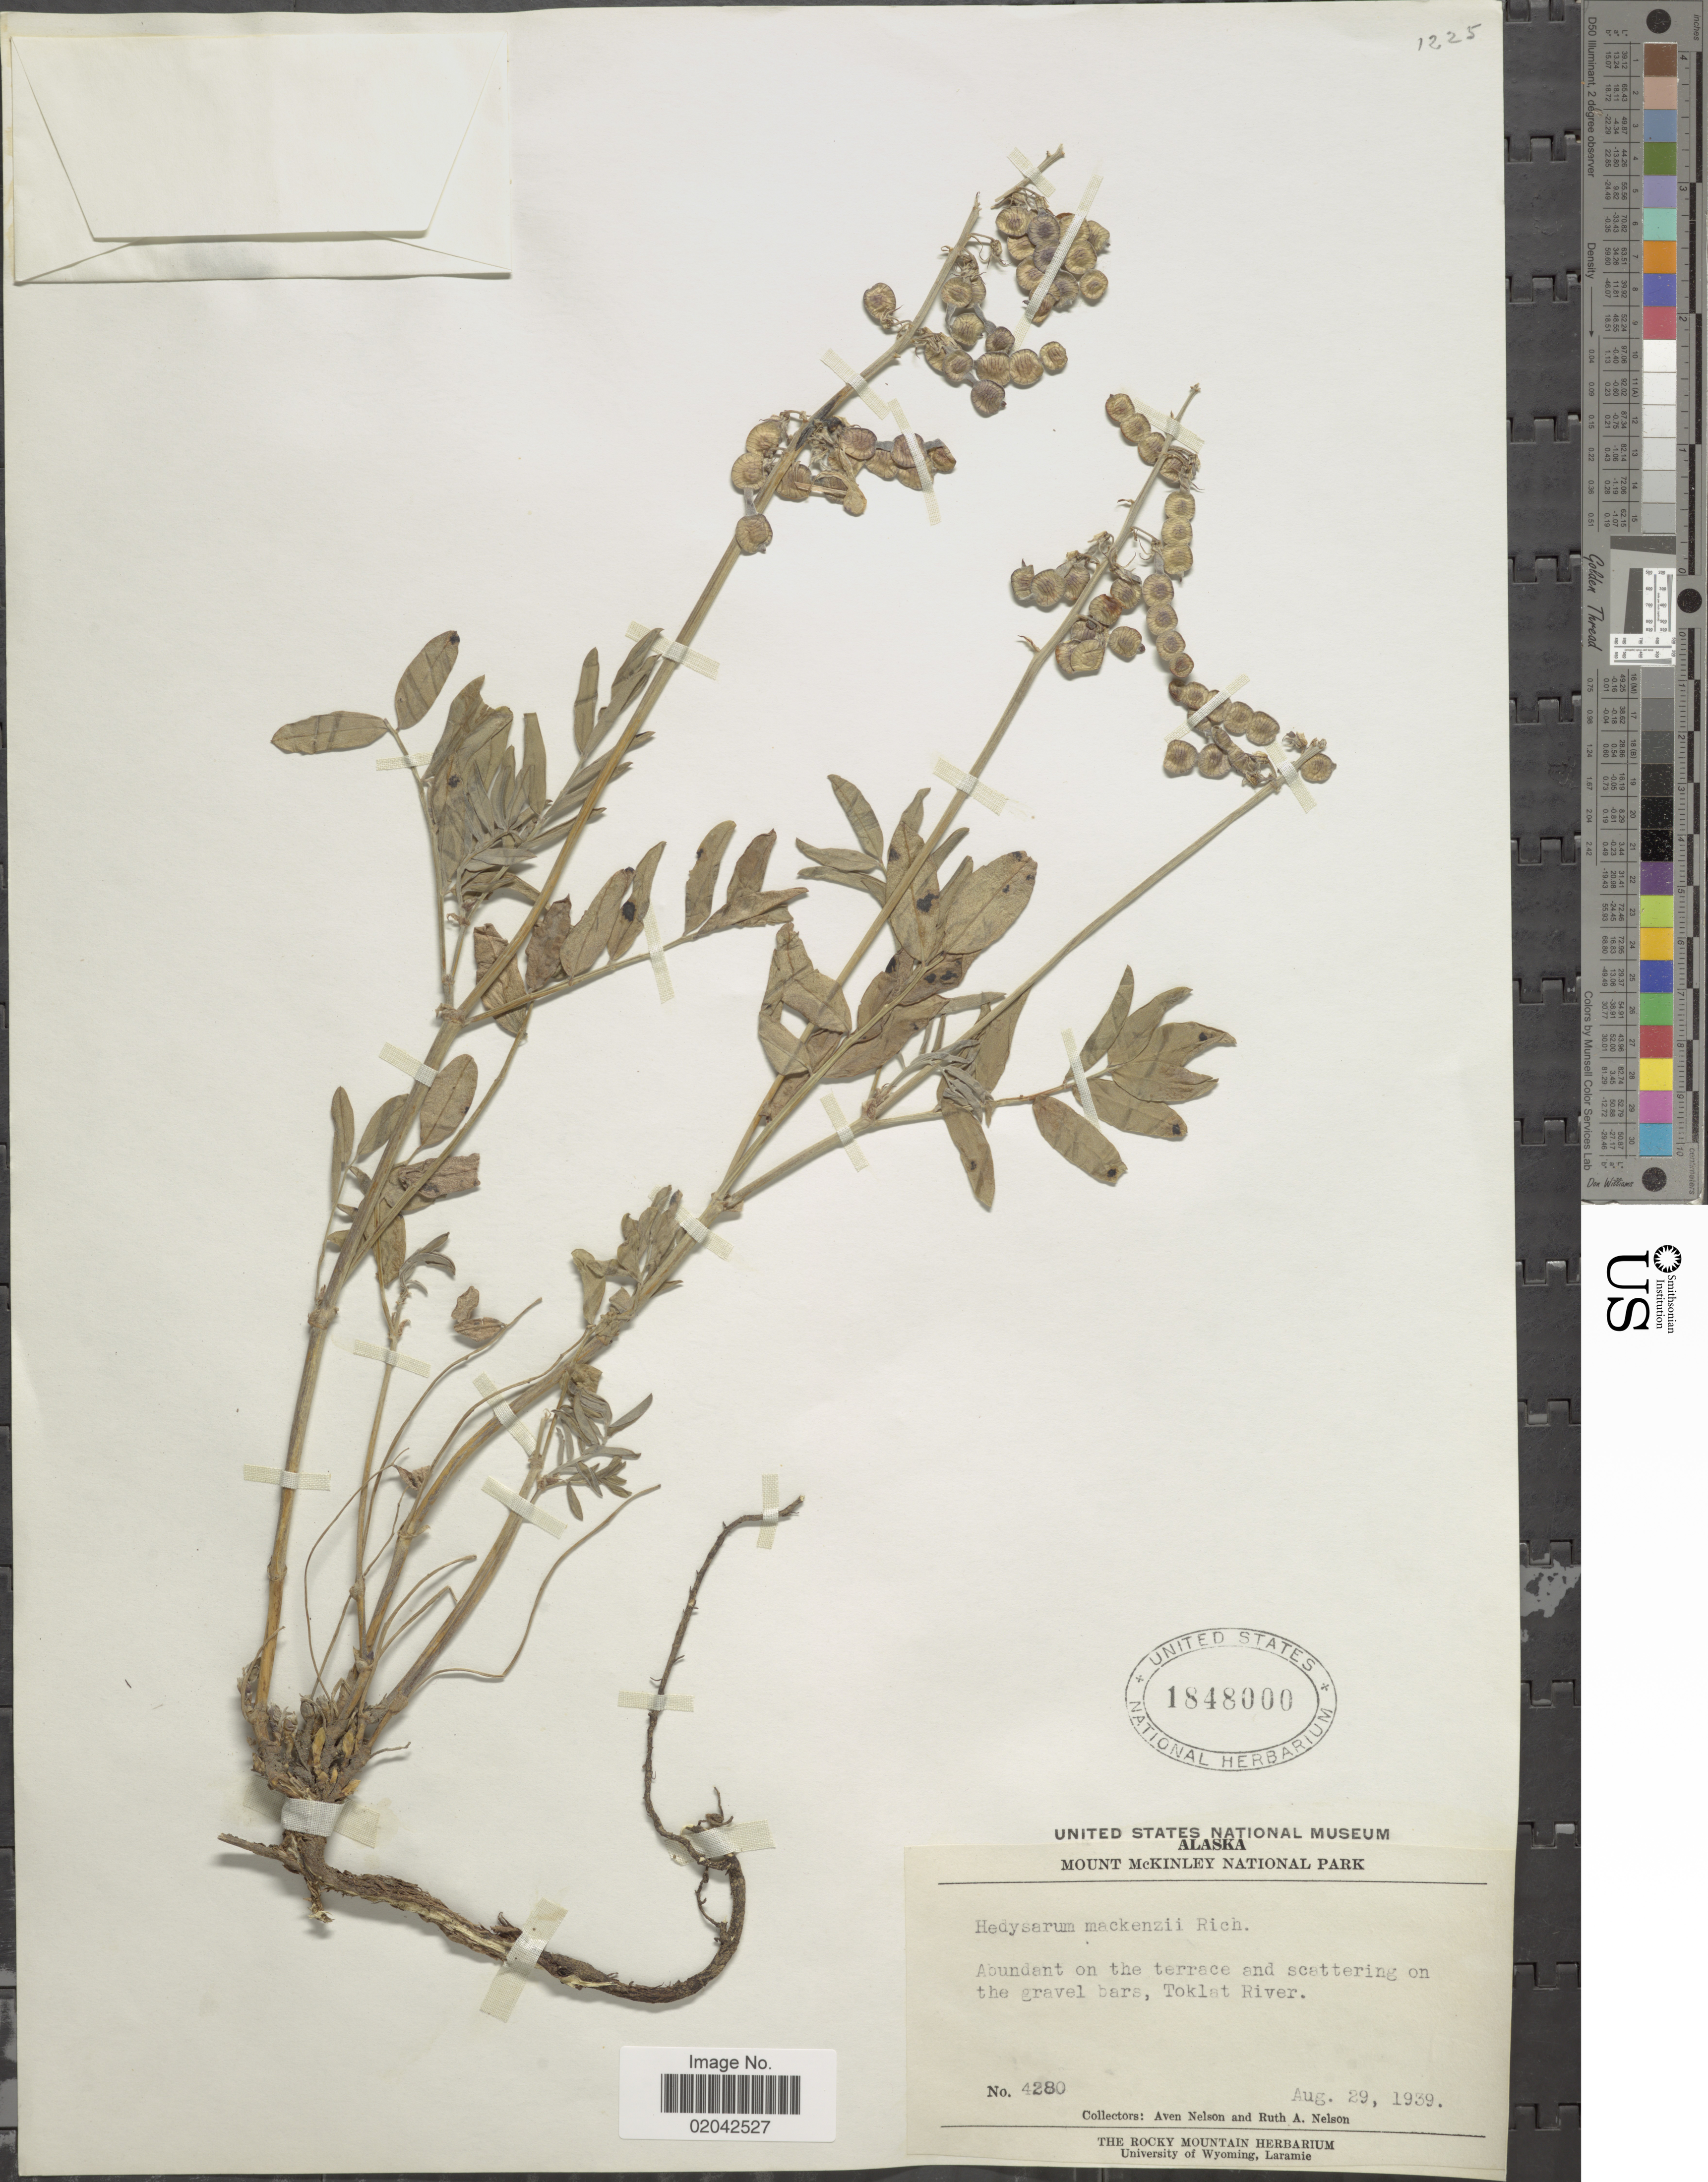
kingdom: Plantae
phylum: Tracheophyta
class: Magnoliopsida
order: Fabales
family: Fabaceae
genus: Hedysarum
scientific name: Hedysarum mackenziei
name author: Richardson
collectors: A. Nelson & R. A. Nelson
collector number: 4280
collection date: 1939-08-29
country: United States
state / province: Alaska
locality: Mount McKinley National Park, on the gravel bars, Toklat River.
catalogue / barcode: US 1848000